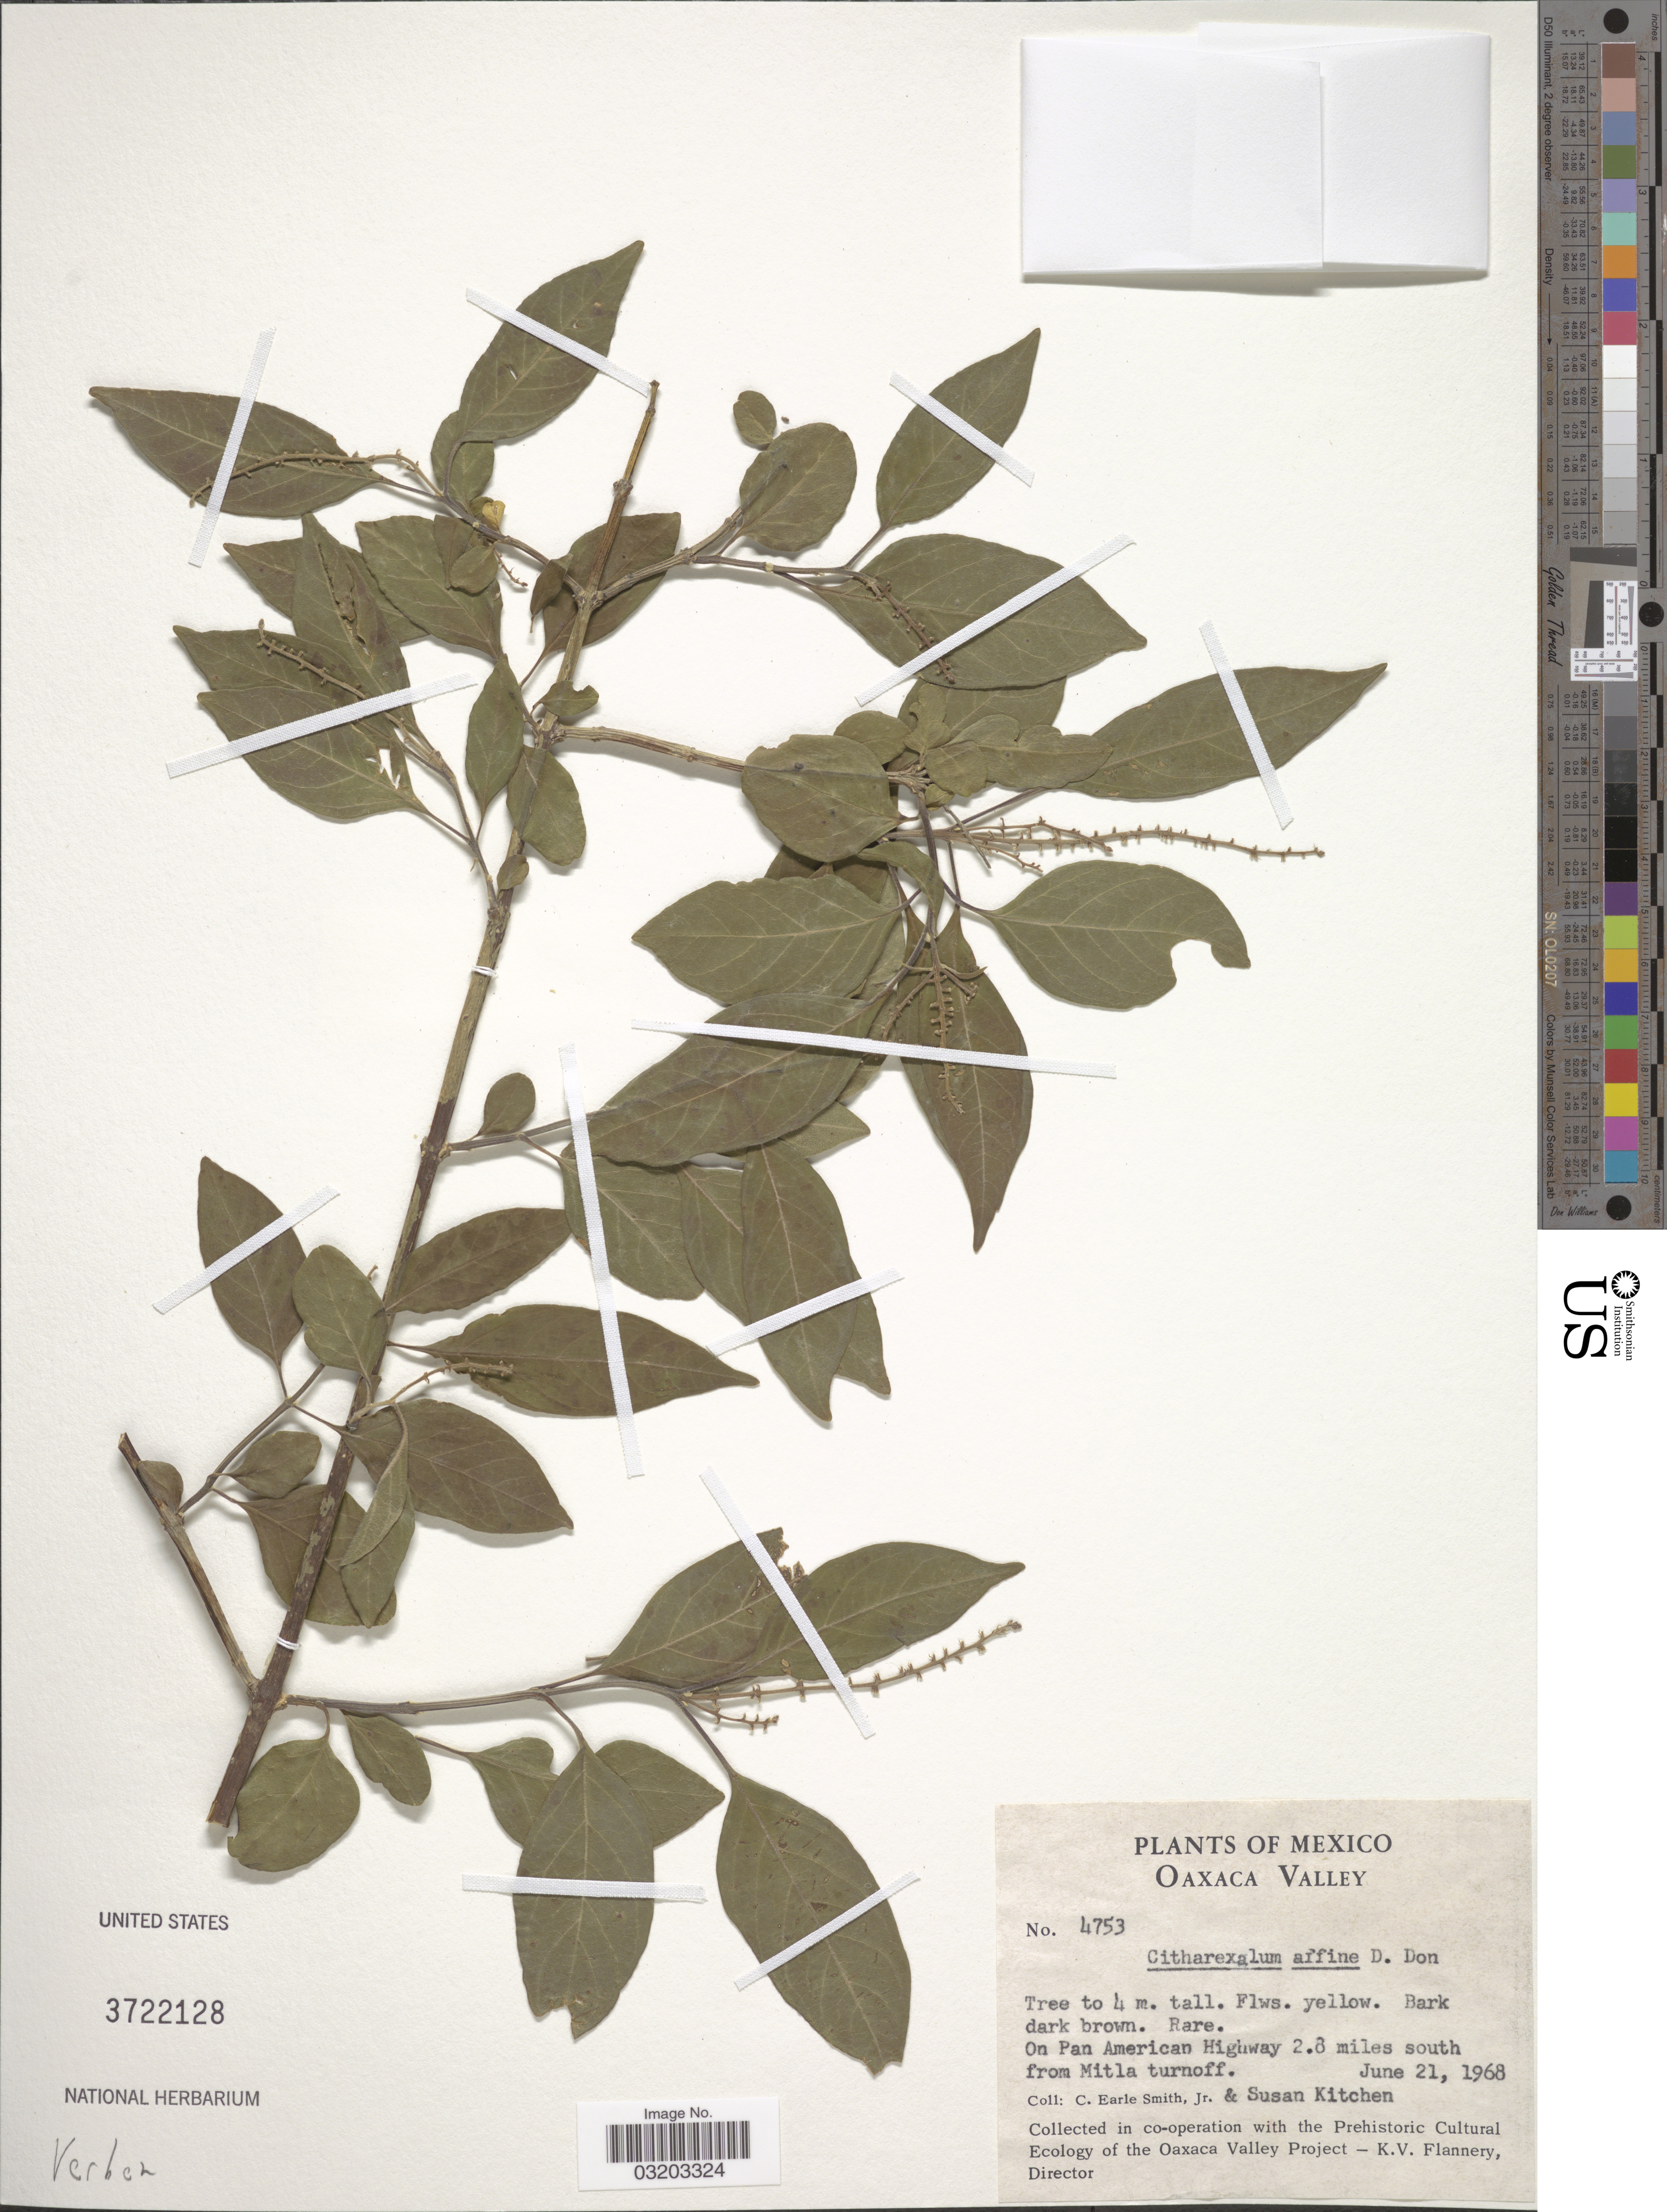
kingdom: Plantae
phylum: Tracheophyta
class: Magnoliopsida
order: Lamiales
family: Verbenaceae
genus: Citharexylum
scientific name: Citharexylum affine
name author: D. Don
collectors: C. E. Smith Jr. & S. Kitchen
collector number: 4753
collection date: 1968-06-21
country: Mexico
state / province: Oaxaca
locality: Oaxaca Valley. On Pan American Highway 2.8 miles south from Mitla turnoff.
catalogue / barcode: US 3722128